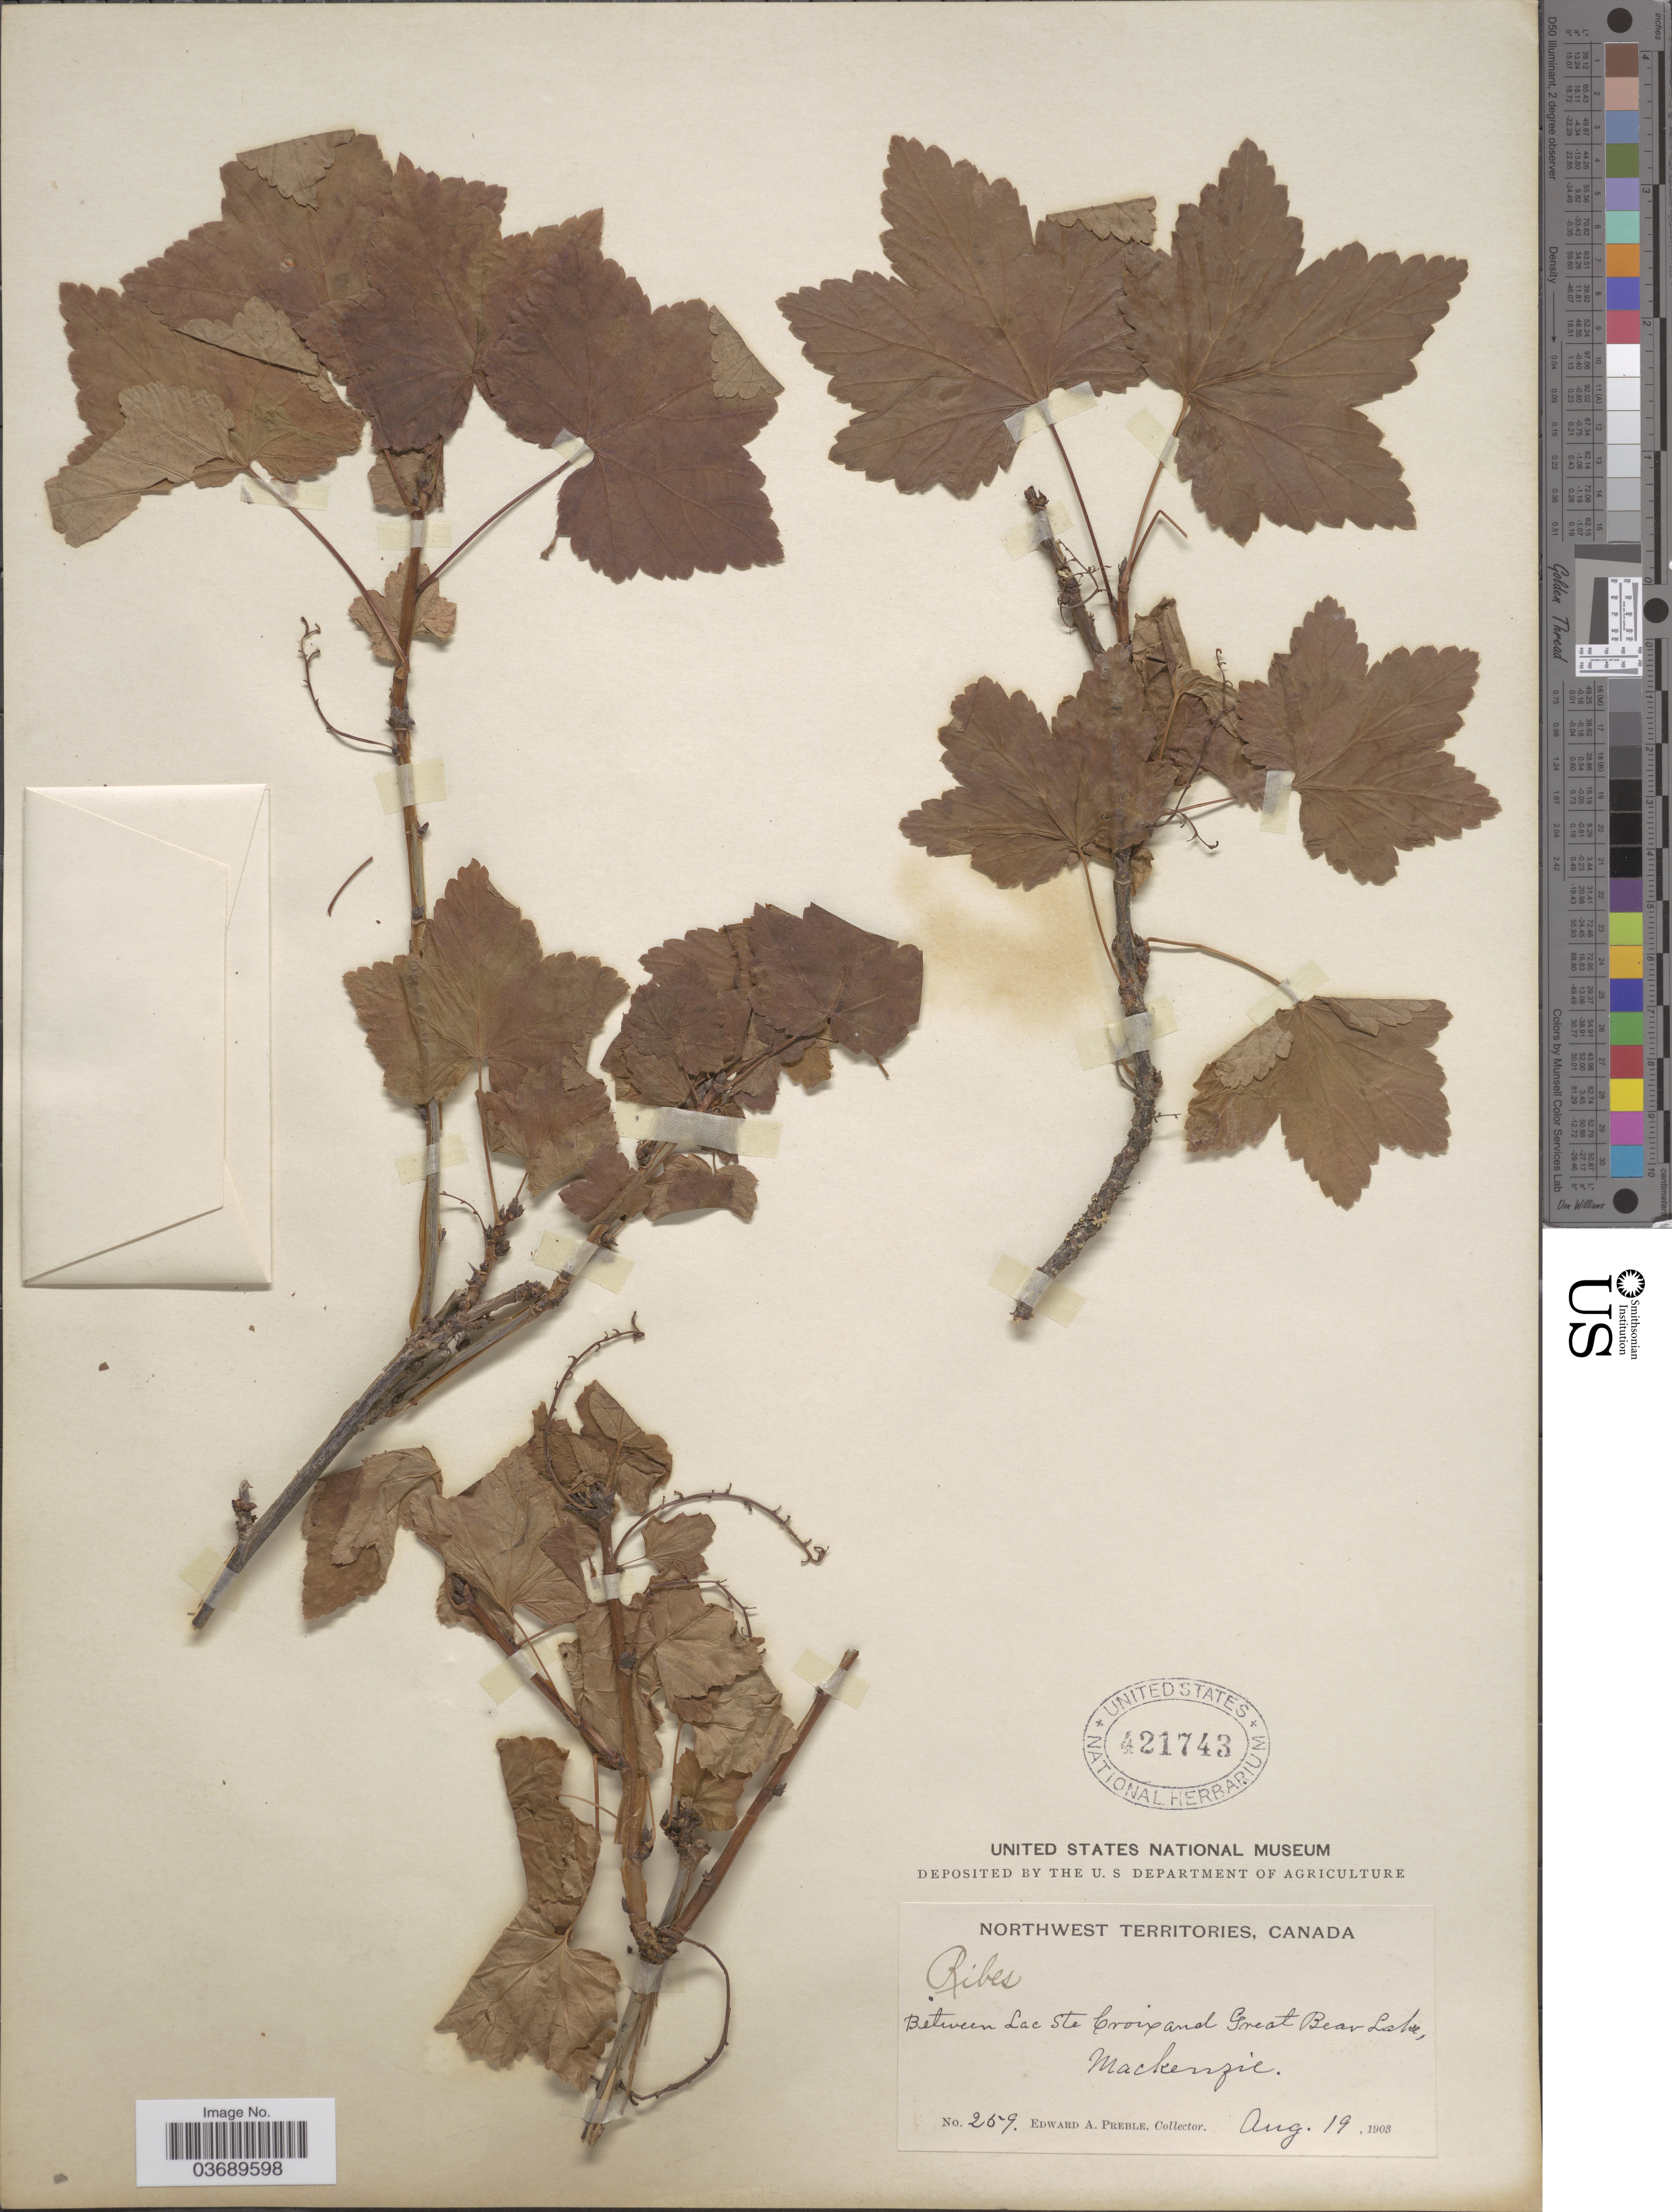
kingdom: Plantae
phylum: Tracheophyta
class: Magnoliopsida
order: Saxifragales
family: Grossulariaceae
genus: Ribes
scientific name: Ribes sp.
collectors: E. Preble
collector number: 259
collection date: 1903-08-19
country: Canada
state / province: Northwest Territories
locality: Between Lac Ste Croix and Great Bear Lake, Mackenzie.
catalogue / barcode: US 421743